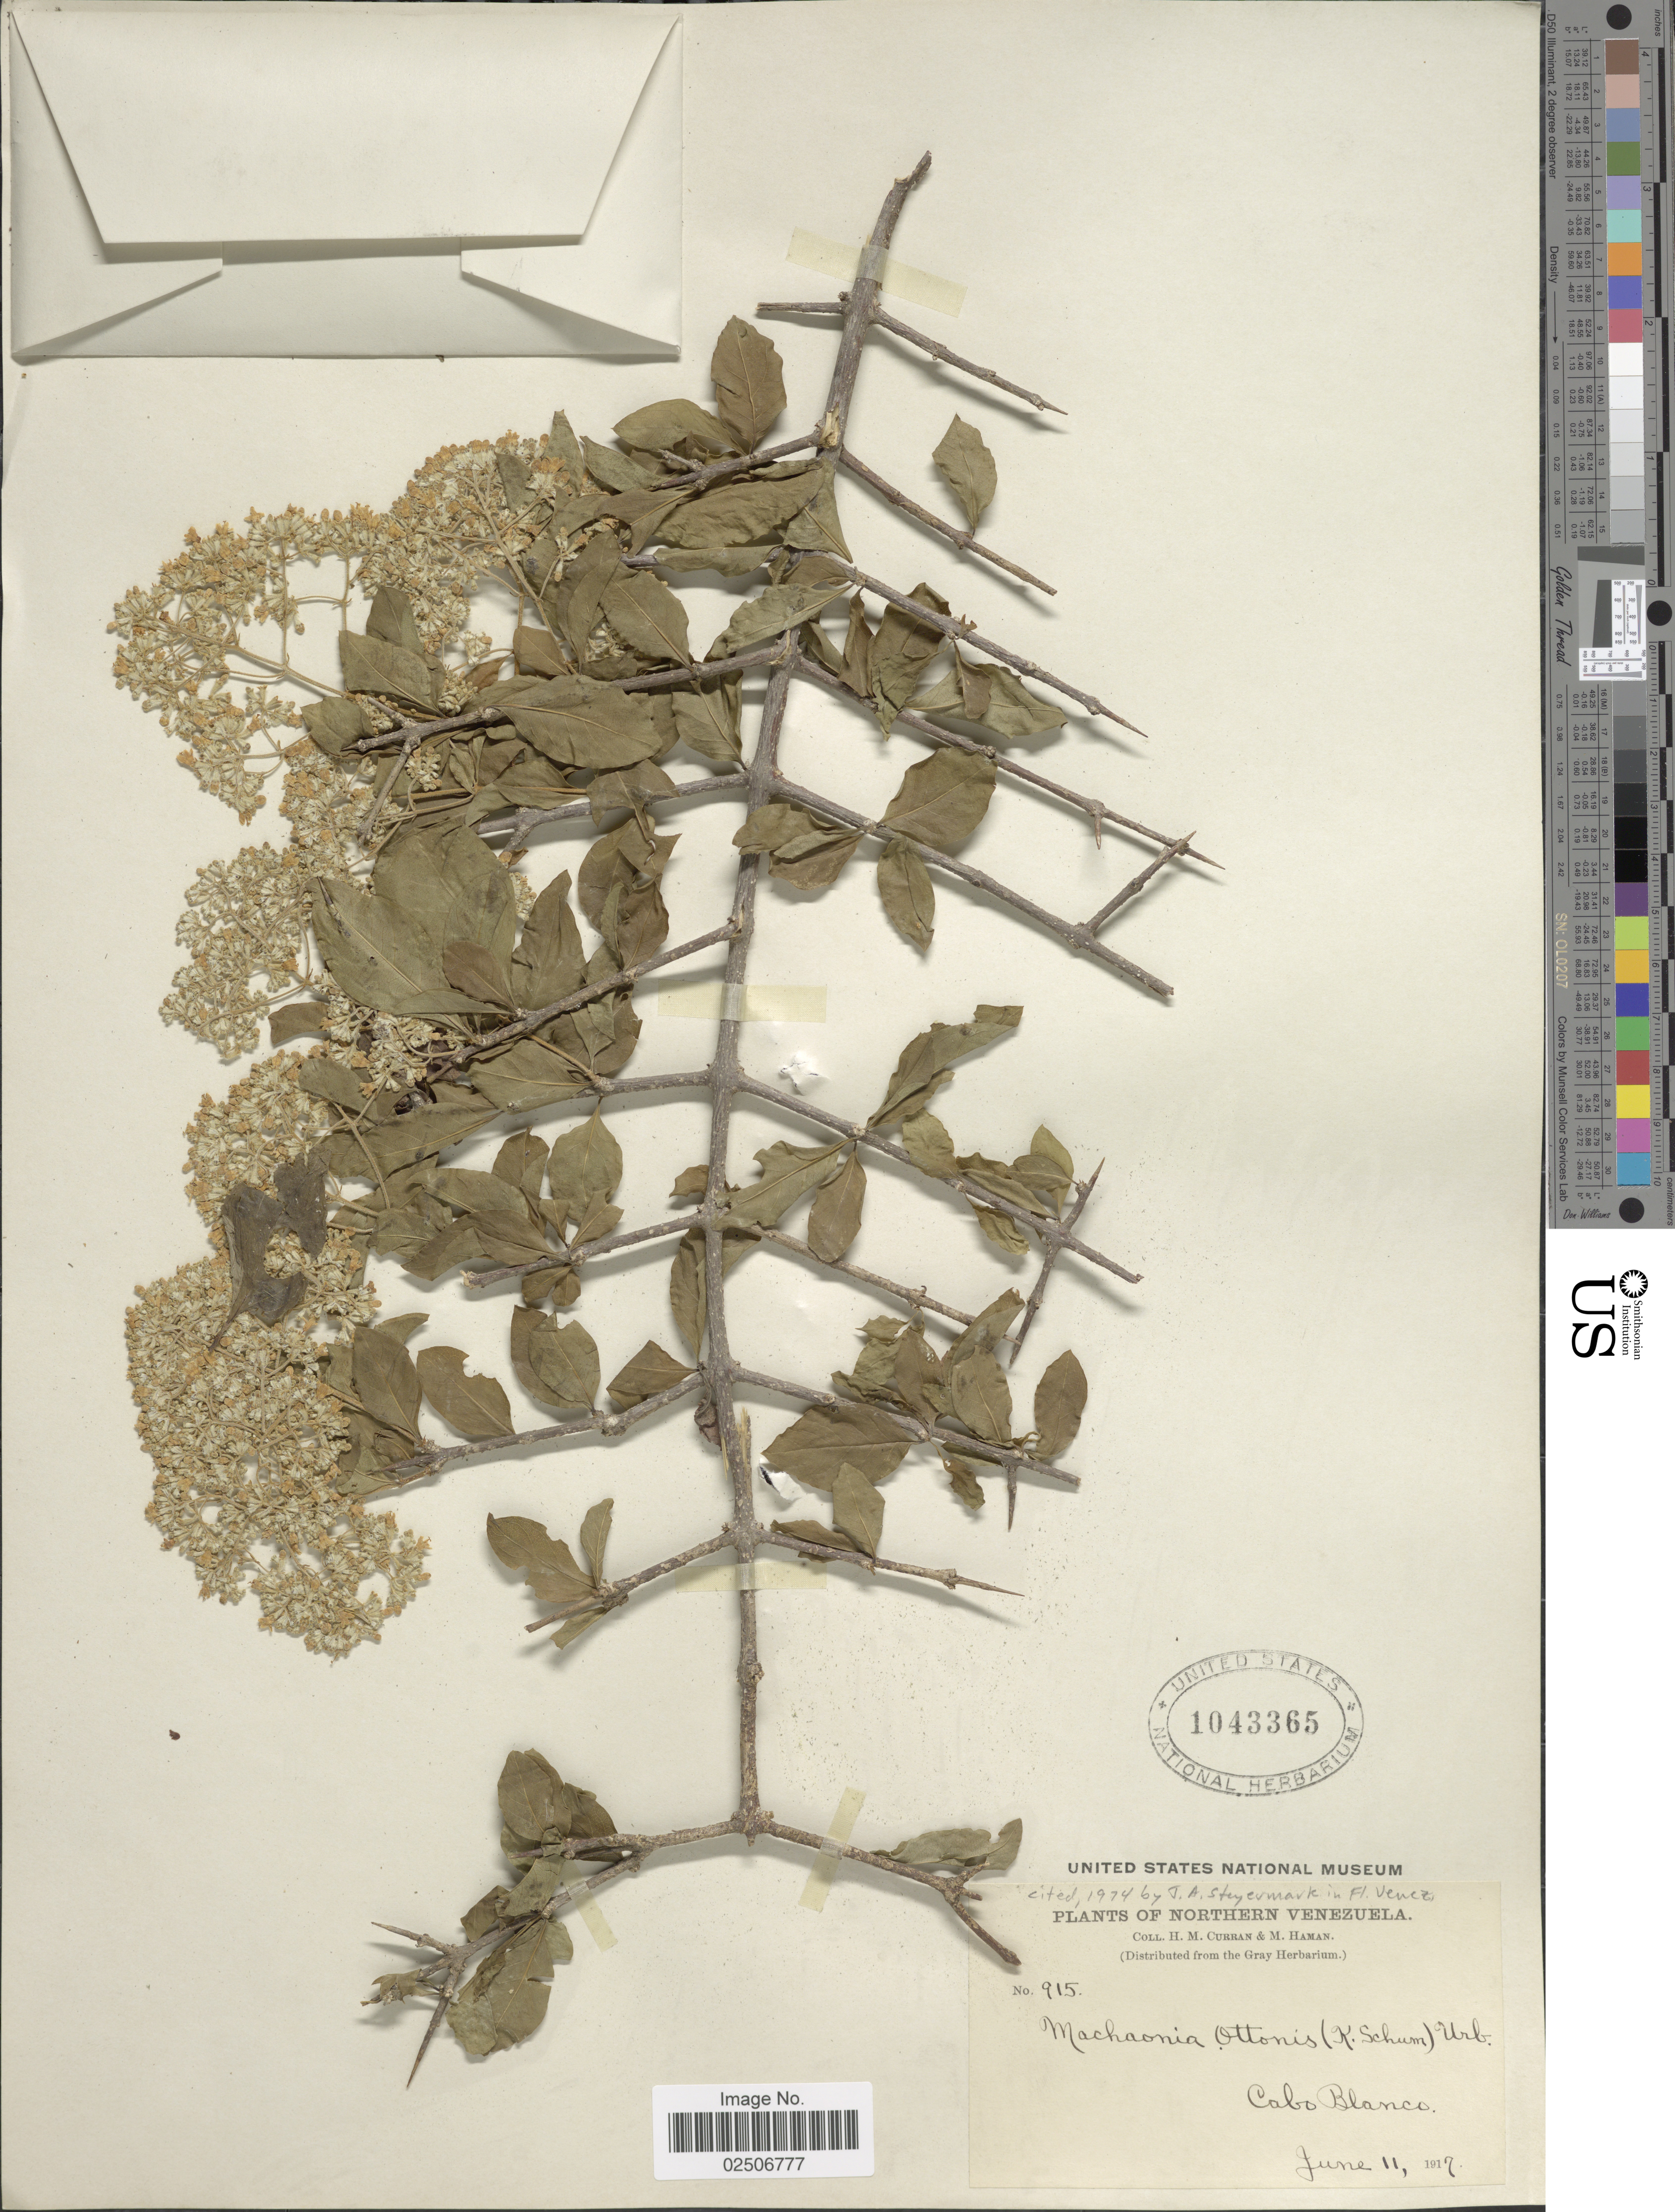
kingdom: Plantae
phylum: Tracheophyta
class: Magnoliopsida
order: Gentianales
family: Rubiaceae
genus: Machaonia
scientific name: Machaonia ottonis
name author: (K. Schum.) Urb.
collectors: H. M. Curran & M. Haman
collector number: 915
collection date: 1917-06-11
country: Venezuela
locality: Northern Venezuela, Cabo Blanco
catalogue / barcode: US 1043365